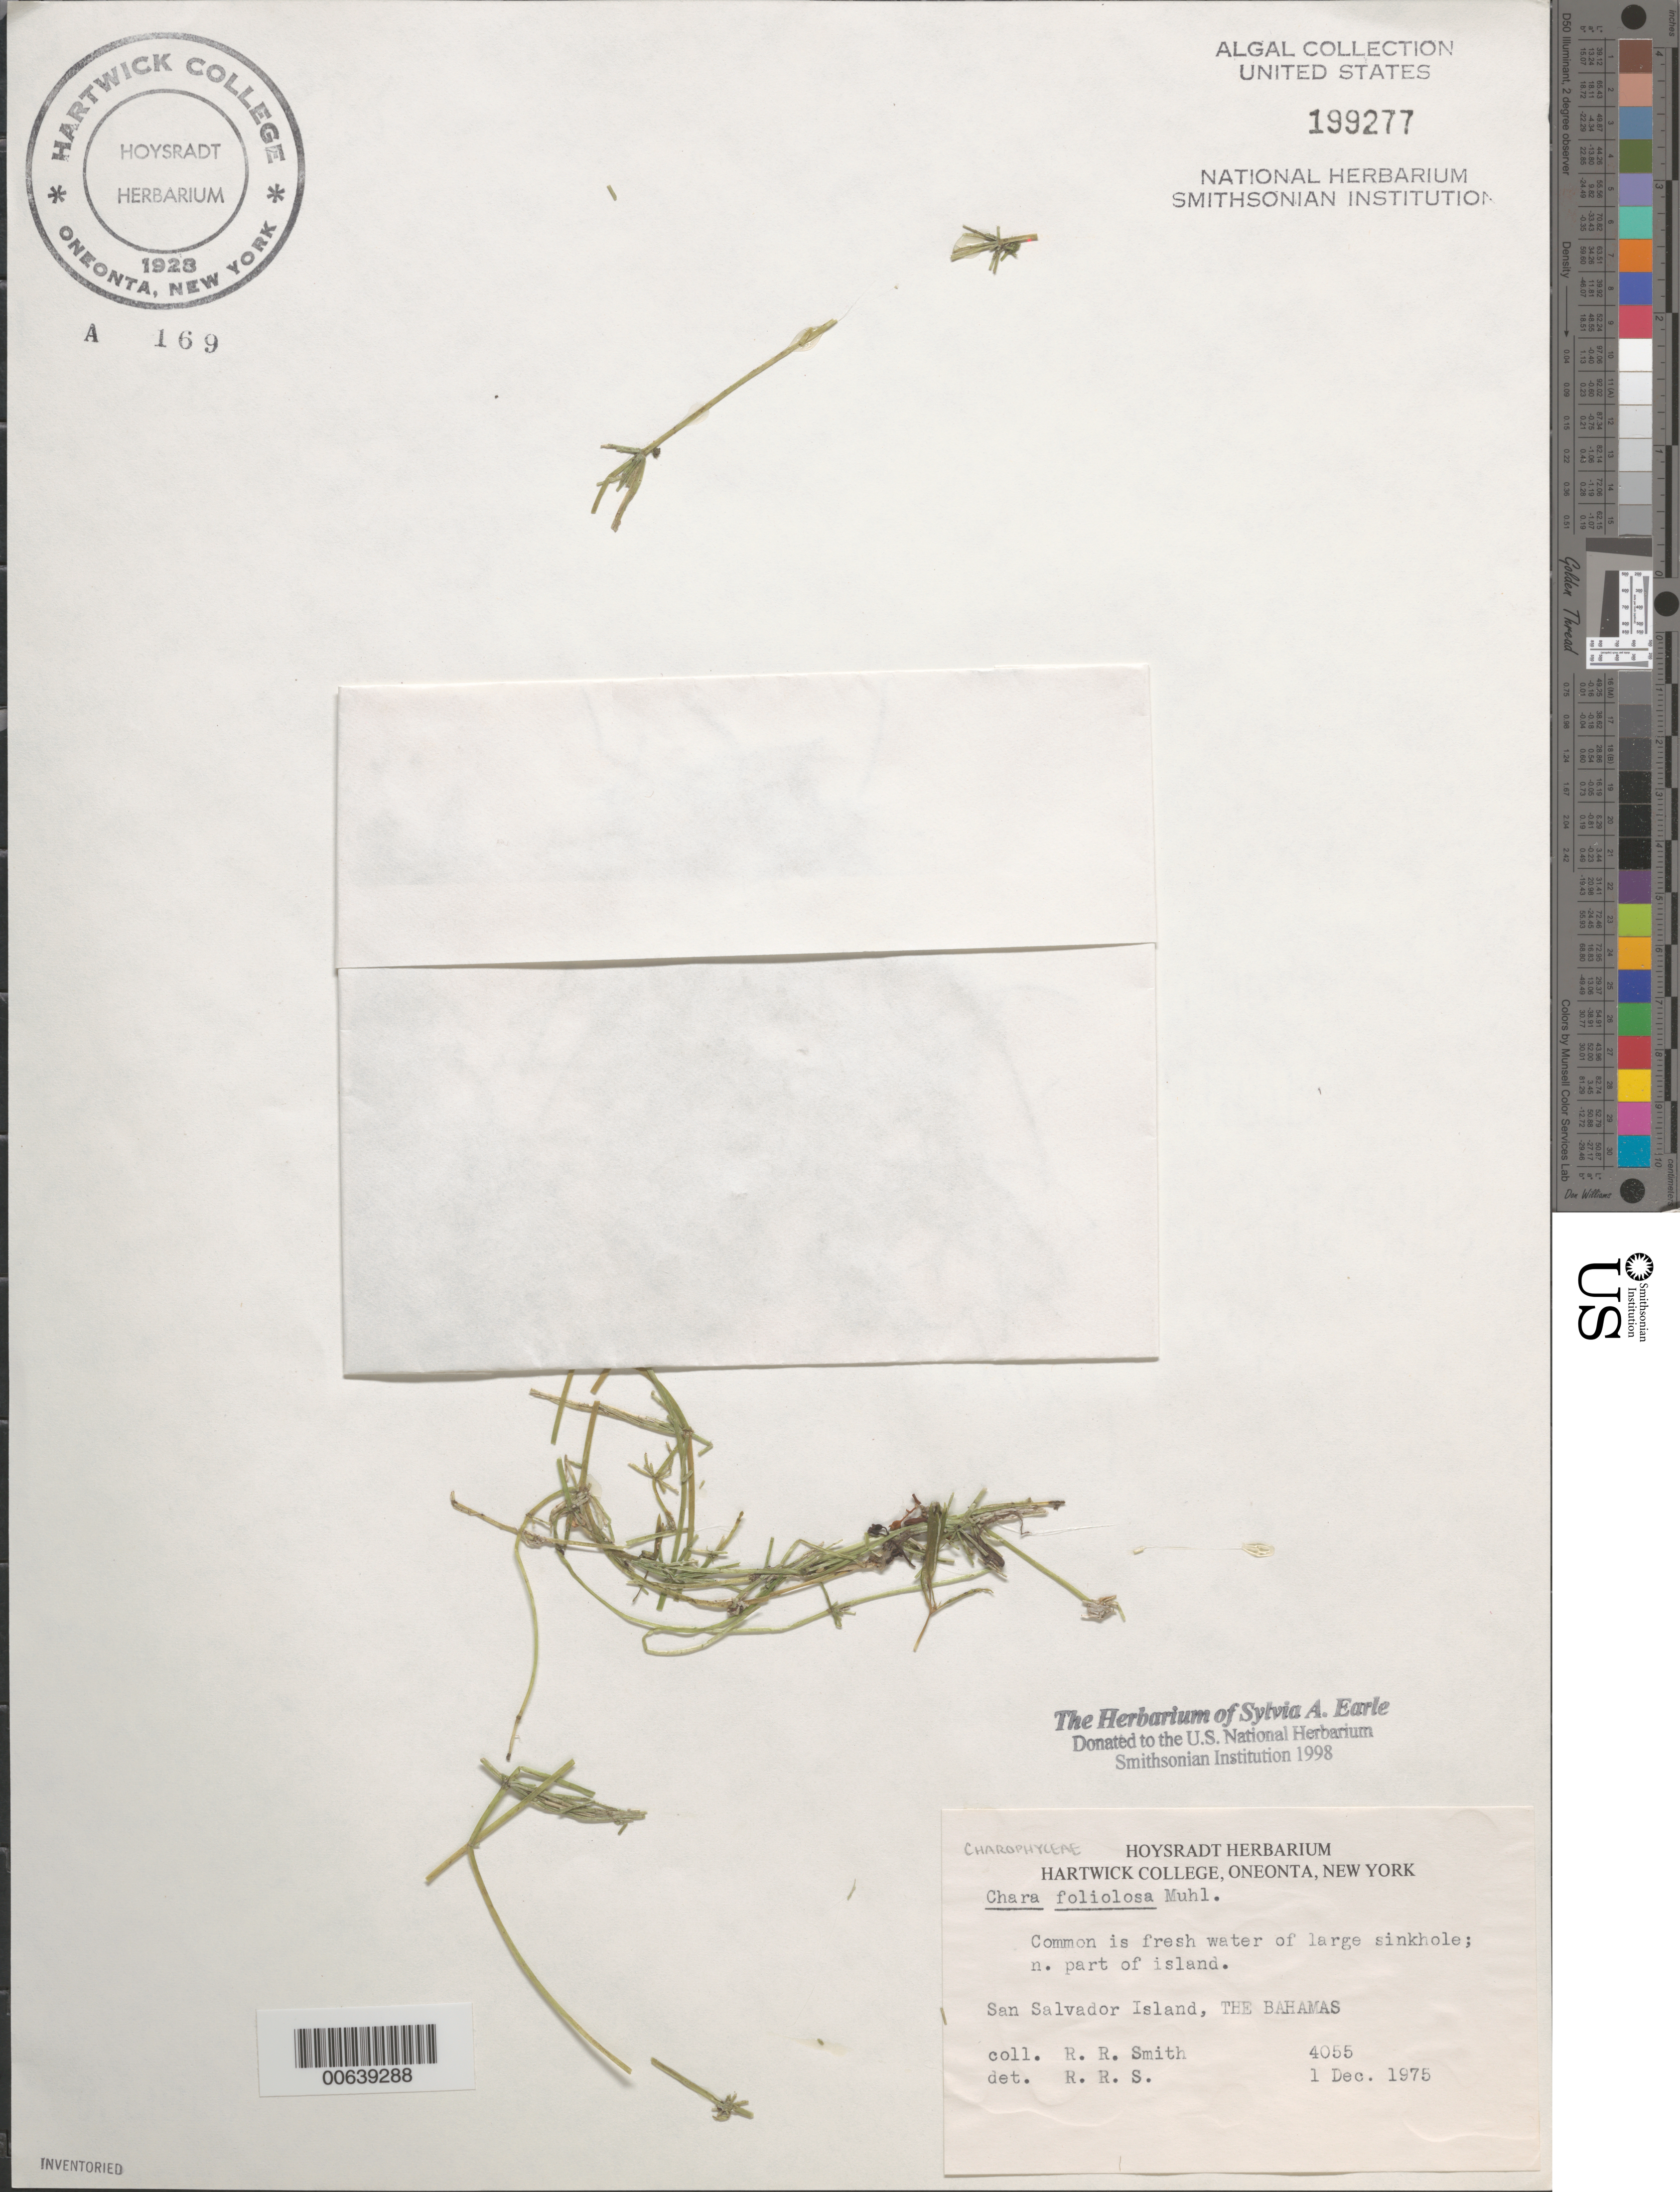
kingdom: Plantae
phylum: Charophyta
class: Charophyceae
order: Charales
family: Characeae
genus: Chara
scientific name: Chara foliosa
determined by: Smith, R. R.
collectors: R. R. Smith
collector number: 4055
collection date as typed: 01 Dec 1975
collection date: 1975-12-01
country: Bahamas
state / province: San Salvador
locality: North part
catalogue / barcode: US 199277